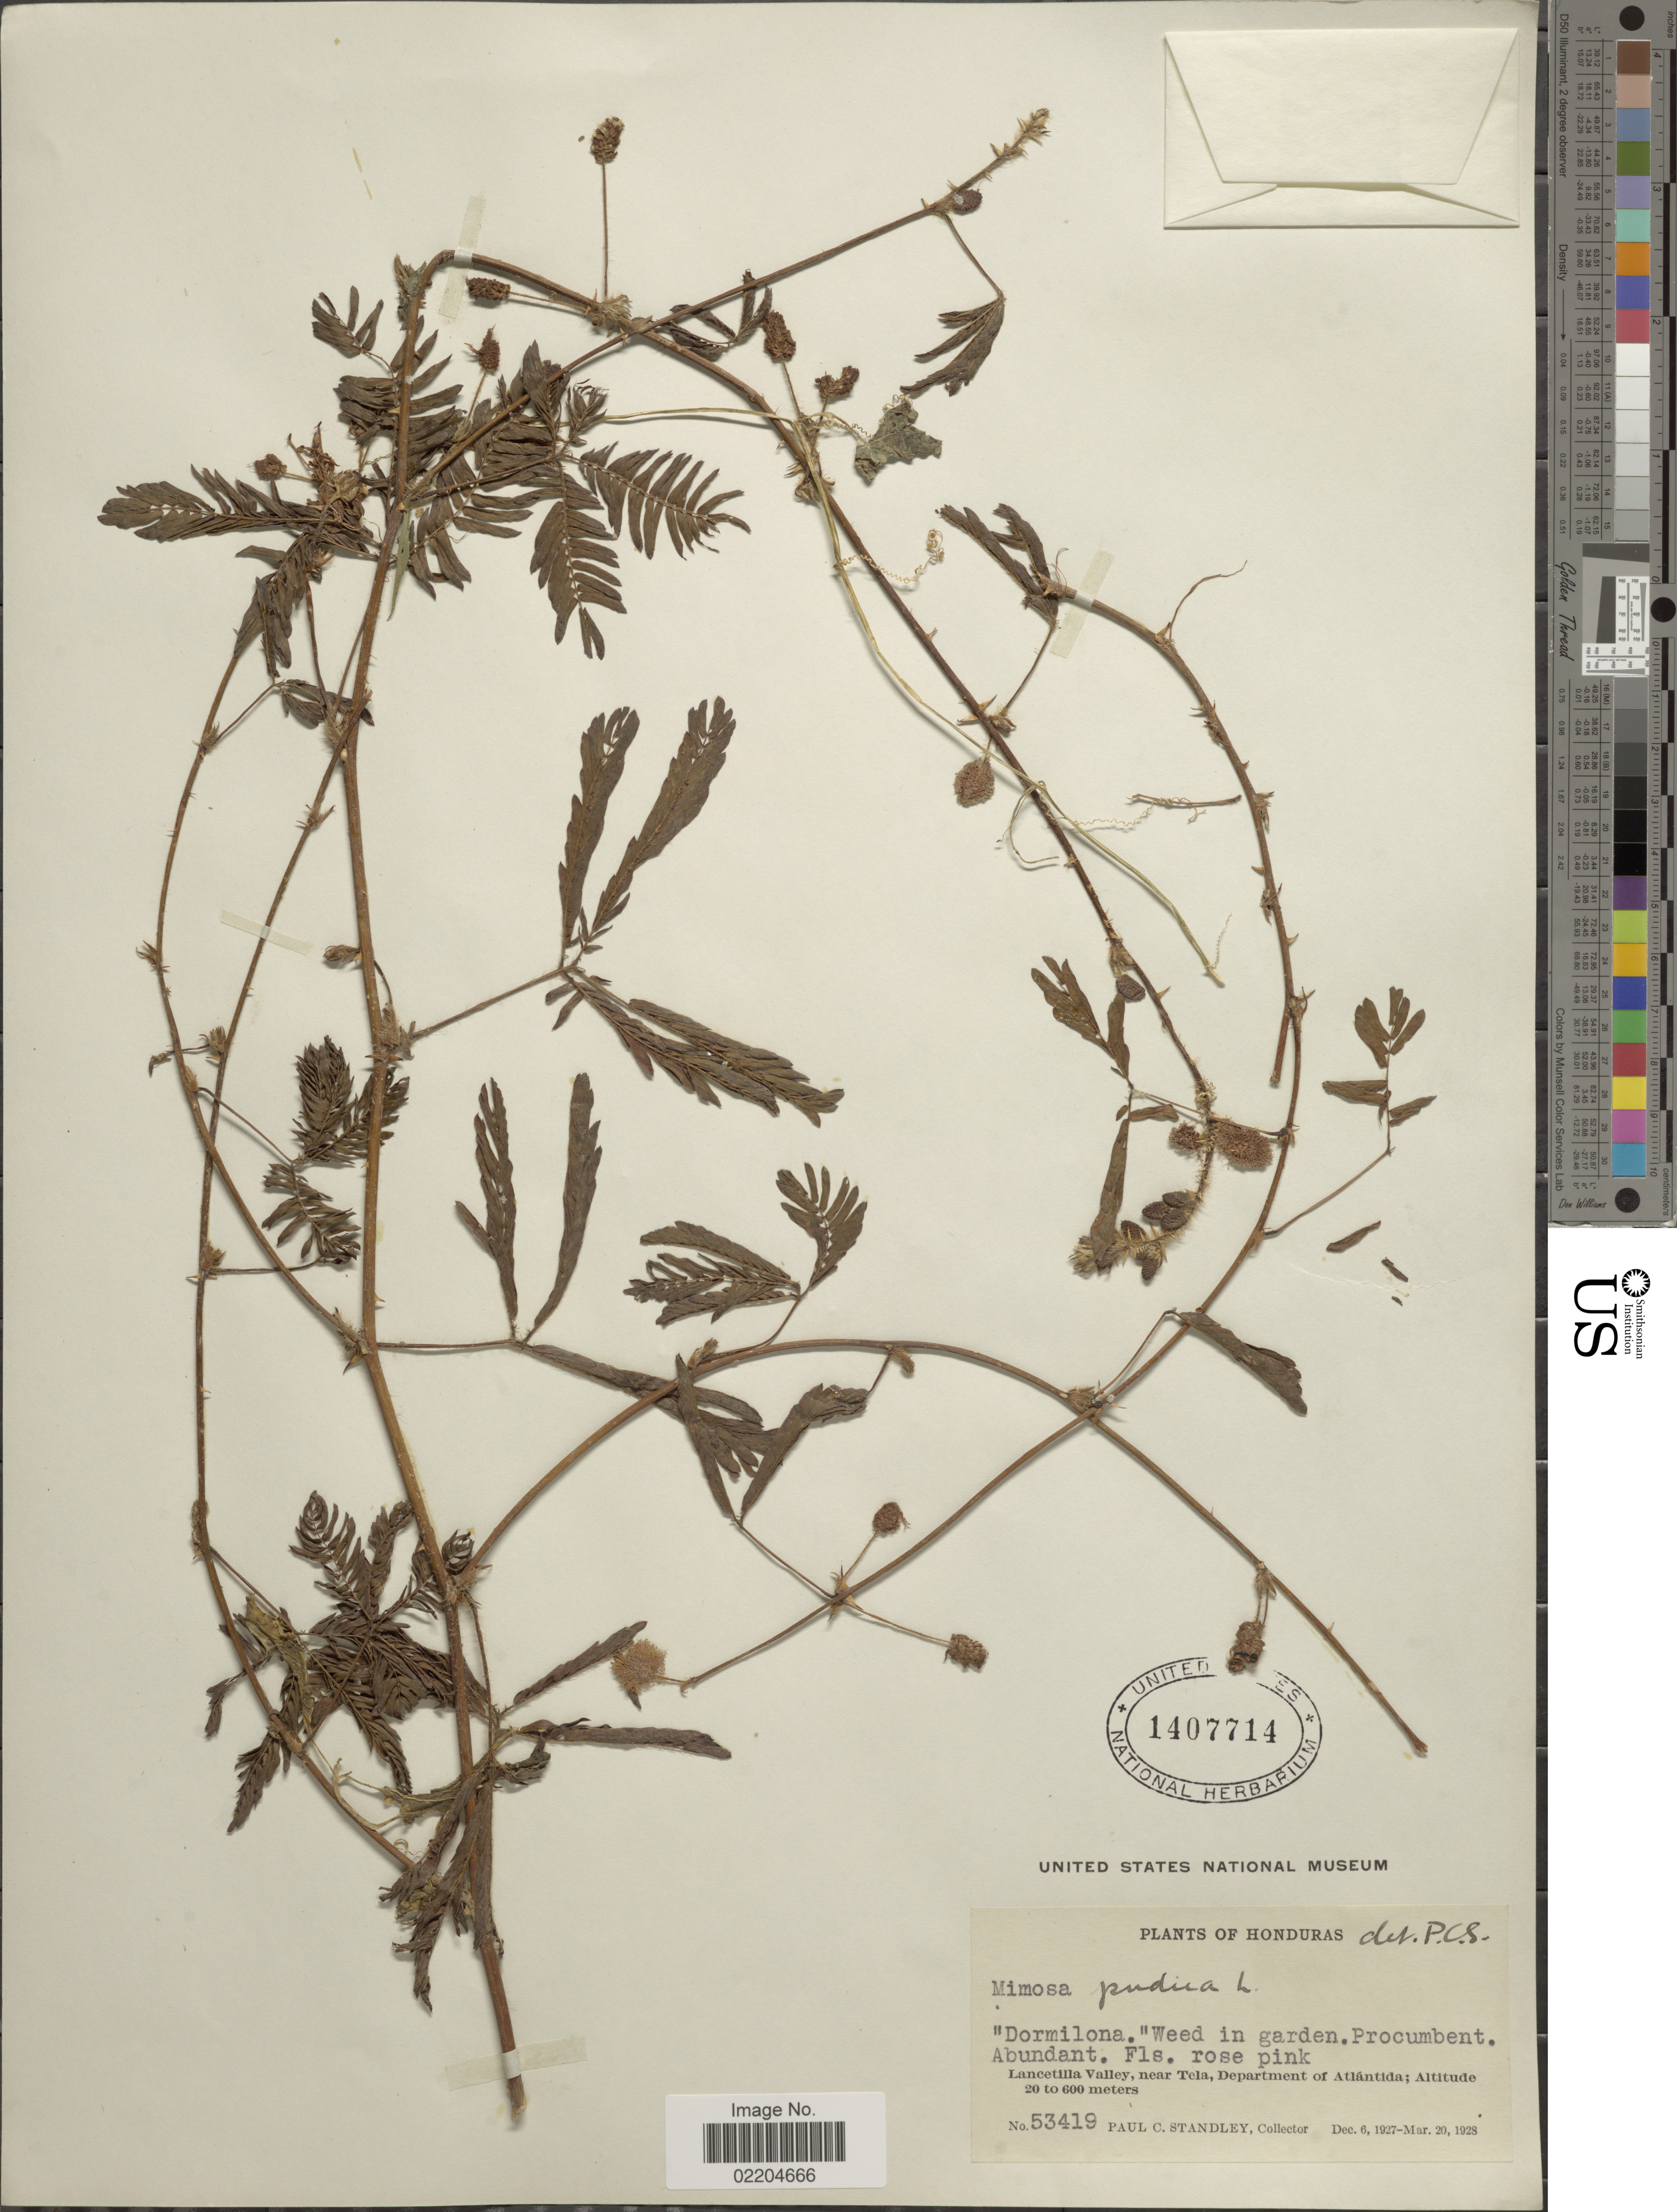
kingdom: Plantae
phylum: Tracheophyta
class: Magnoliopsida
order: Fabales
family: Fabaceae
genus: Mimosa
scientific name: Mimosa pudica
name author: L.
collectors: P. C. Standley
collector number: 53419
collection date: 1927-12-06/1928-03-20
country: Honduras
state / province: Atlántida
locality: Lancetilla Valley, near Tela, Department of Atlantida.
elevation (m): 20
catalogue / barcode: US 1407714